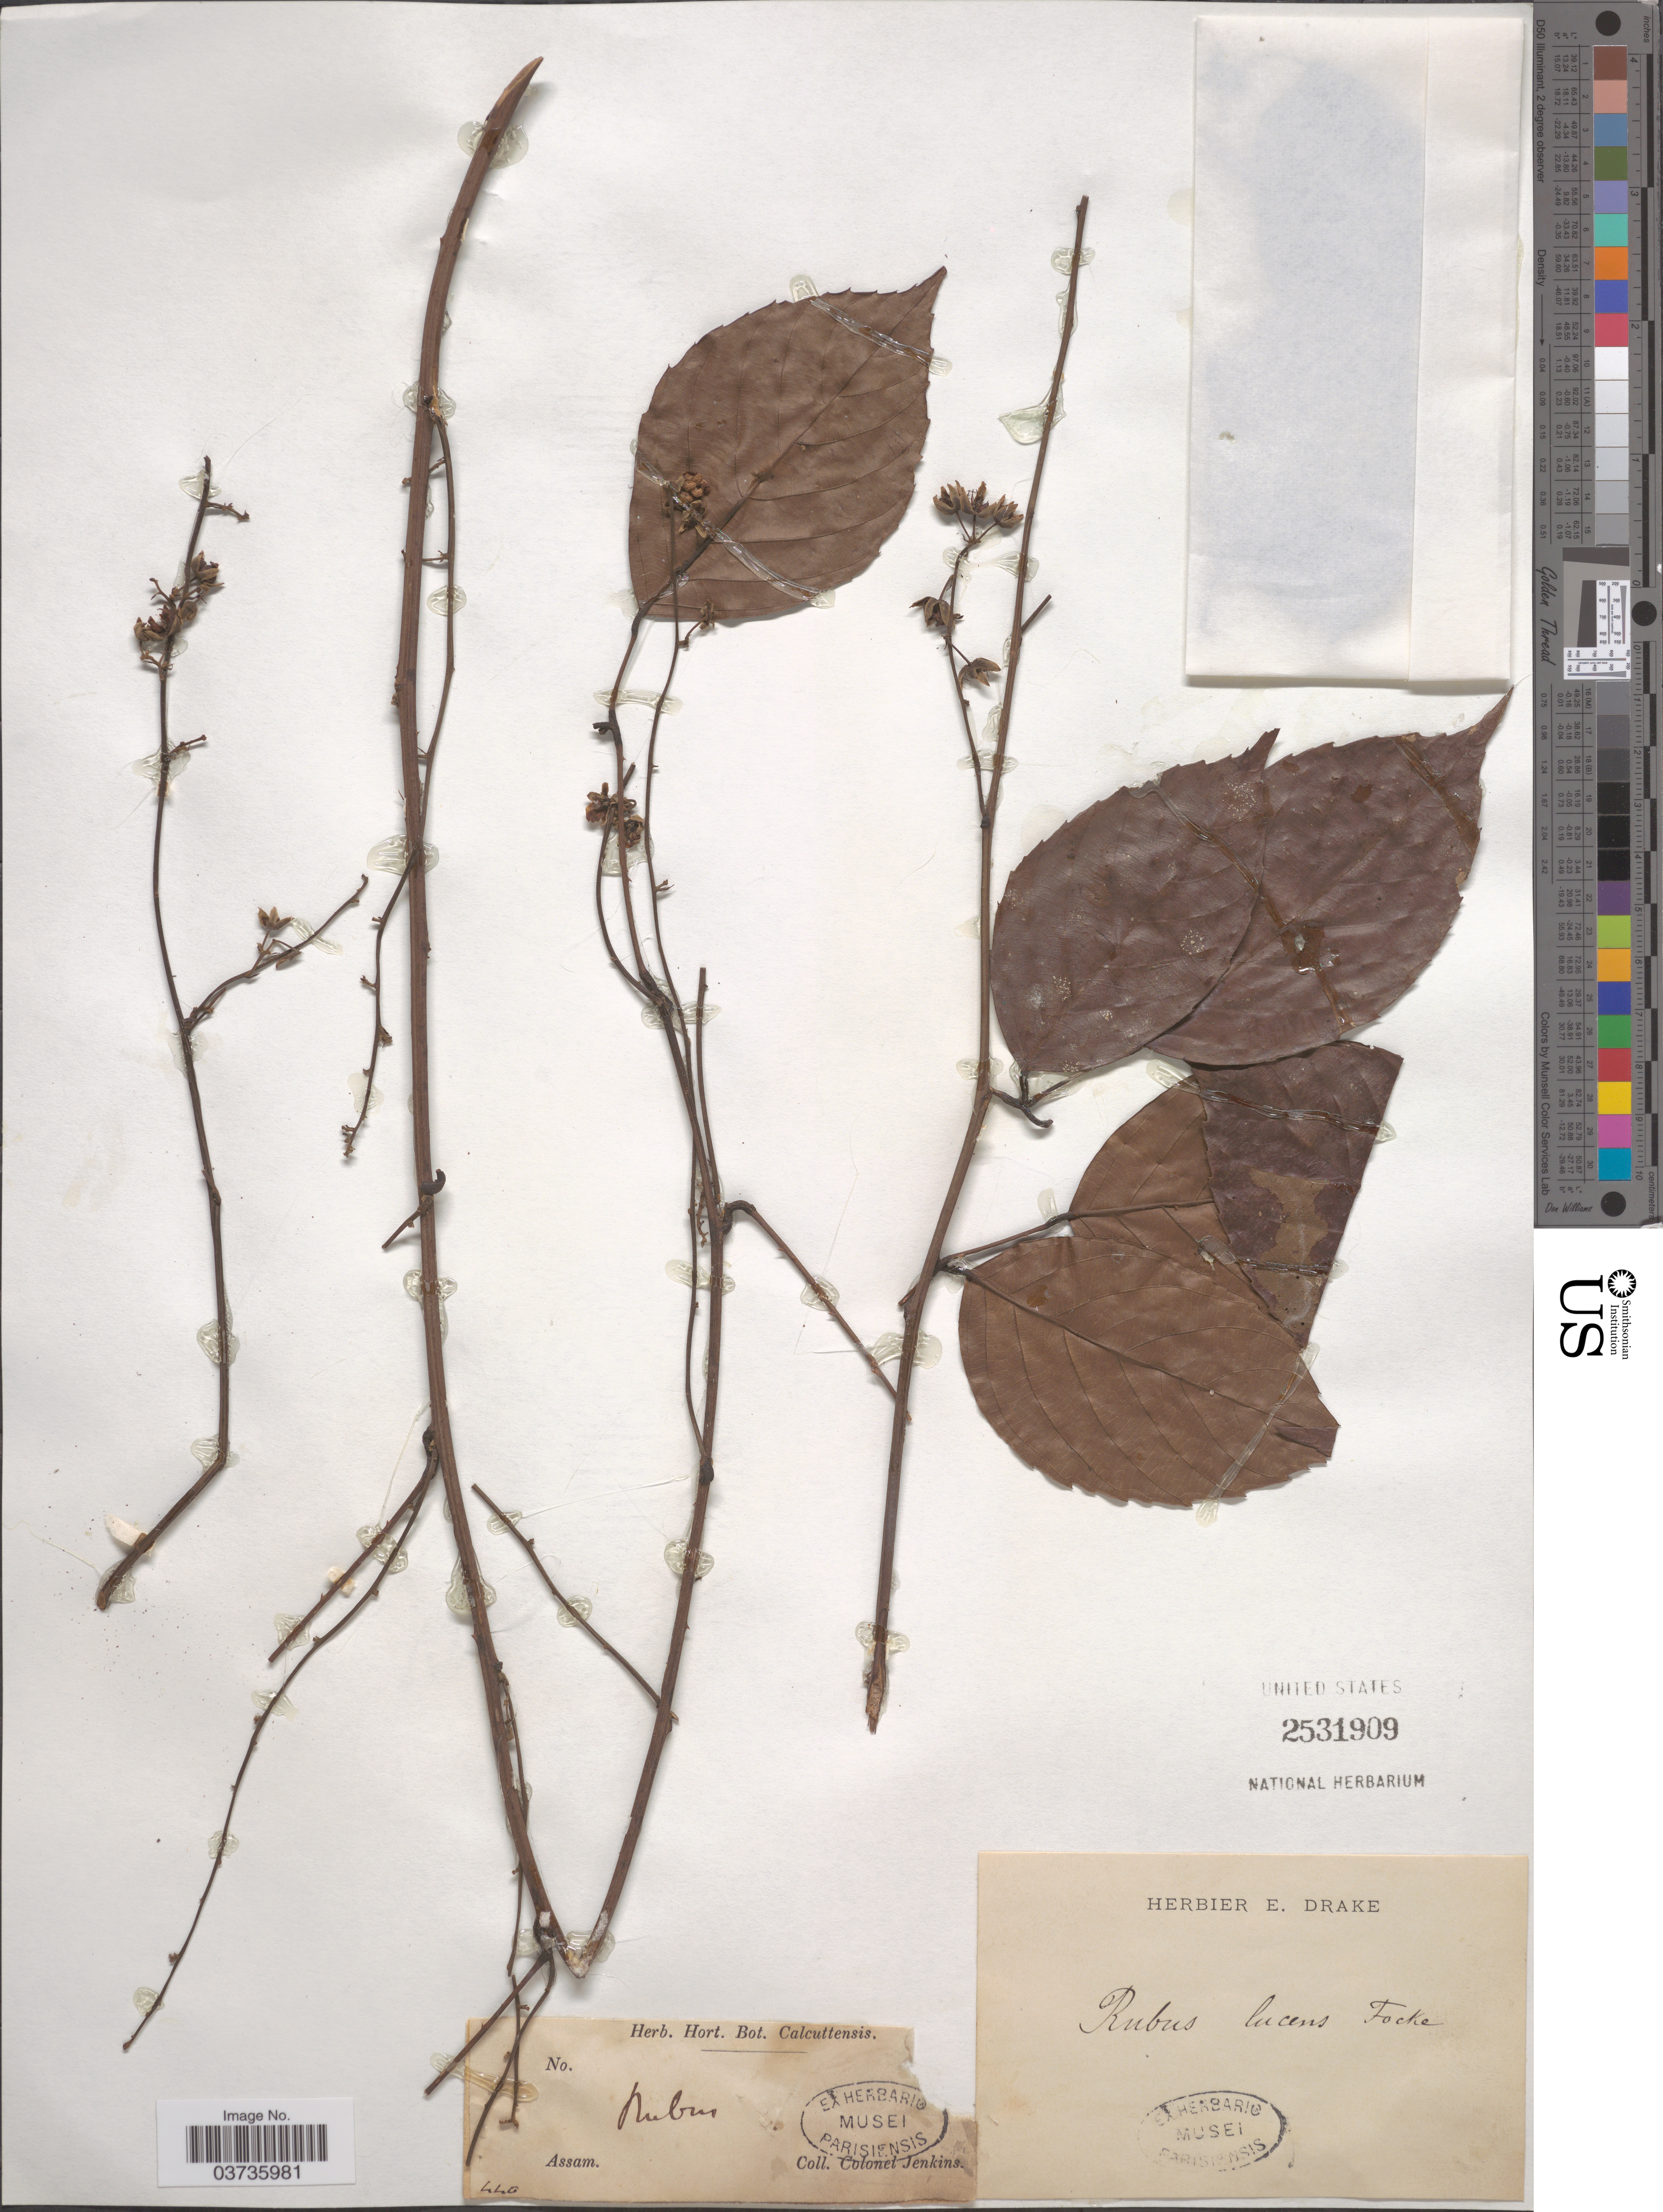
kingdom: Plantae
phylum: Tracheophyta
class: Magnoliopsida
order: Rosales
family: Rosaceae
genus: Rubus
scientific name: Rubus lucens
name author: Focke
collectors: C. Jenkins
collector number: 440*?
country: India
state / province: Assam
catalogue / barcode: US 2531909